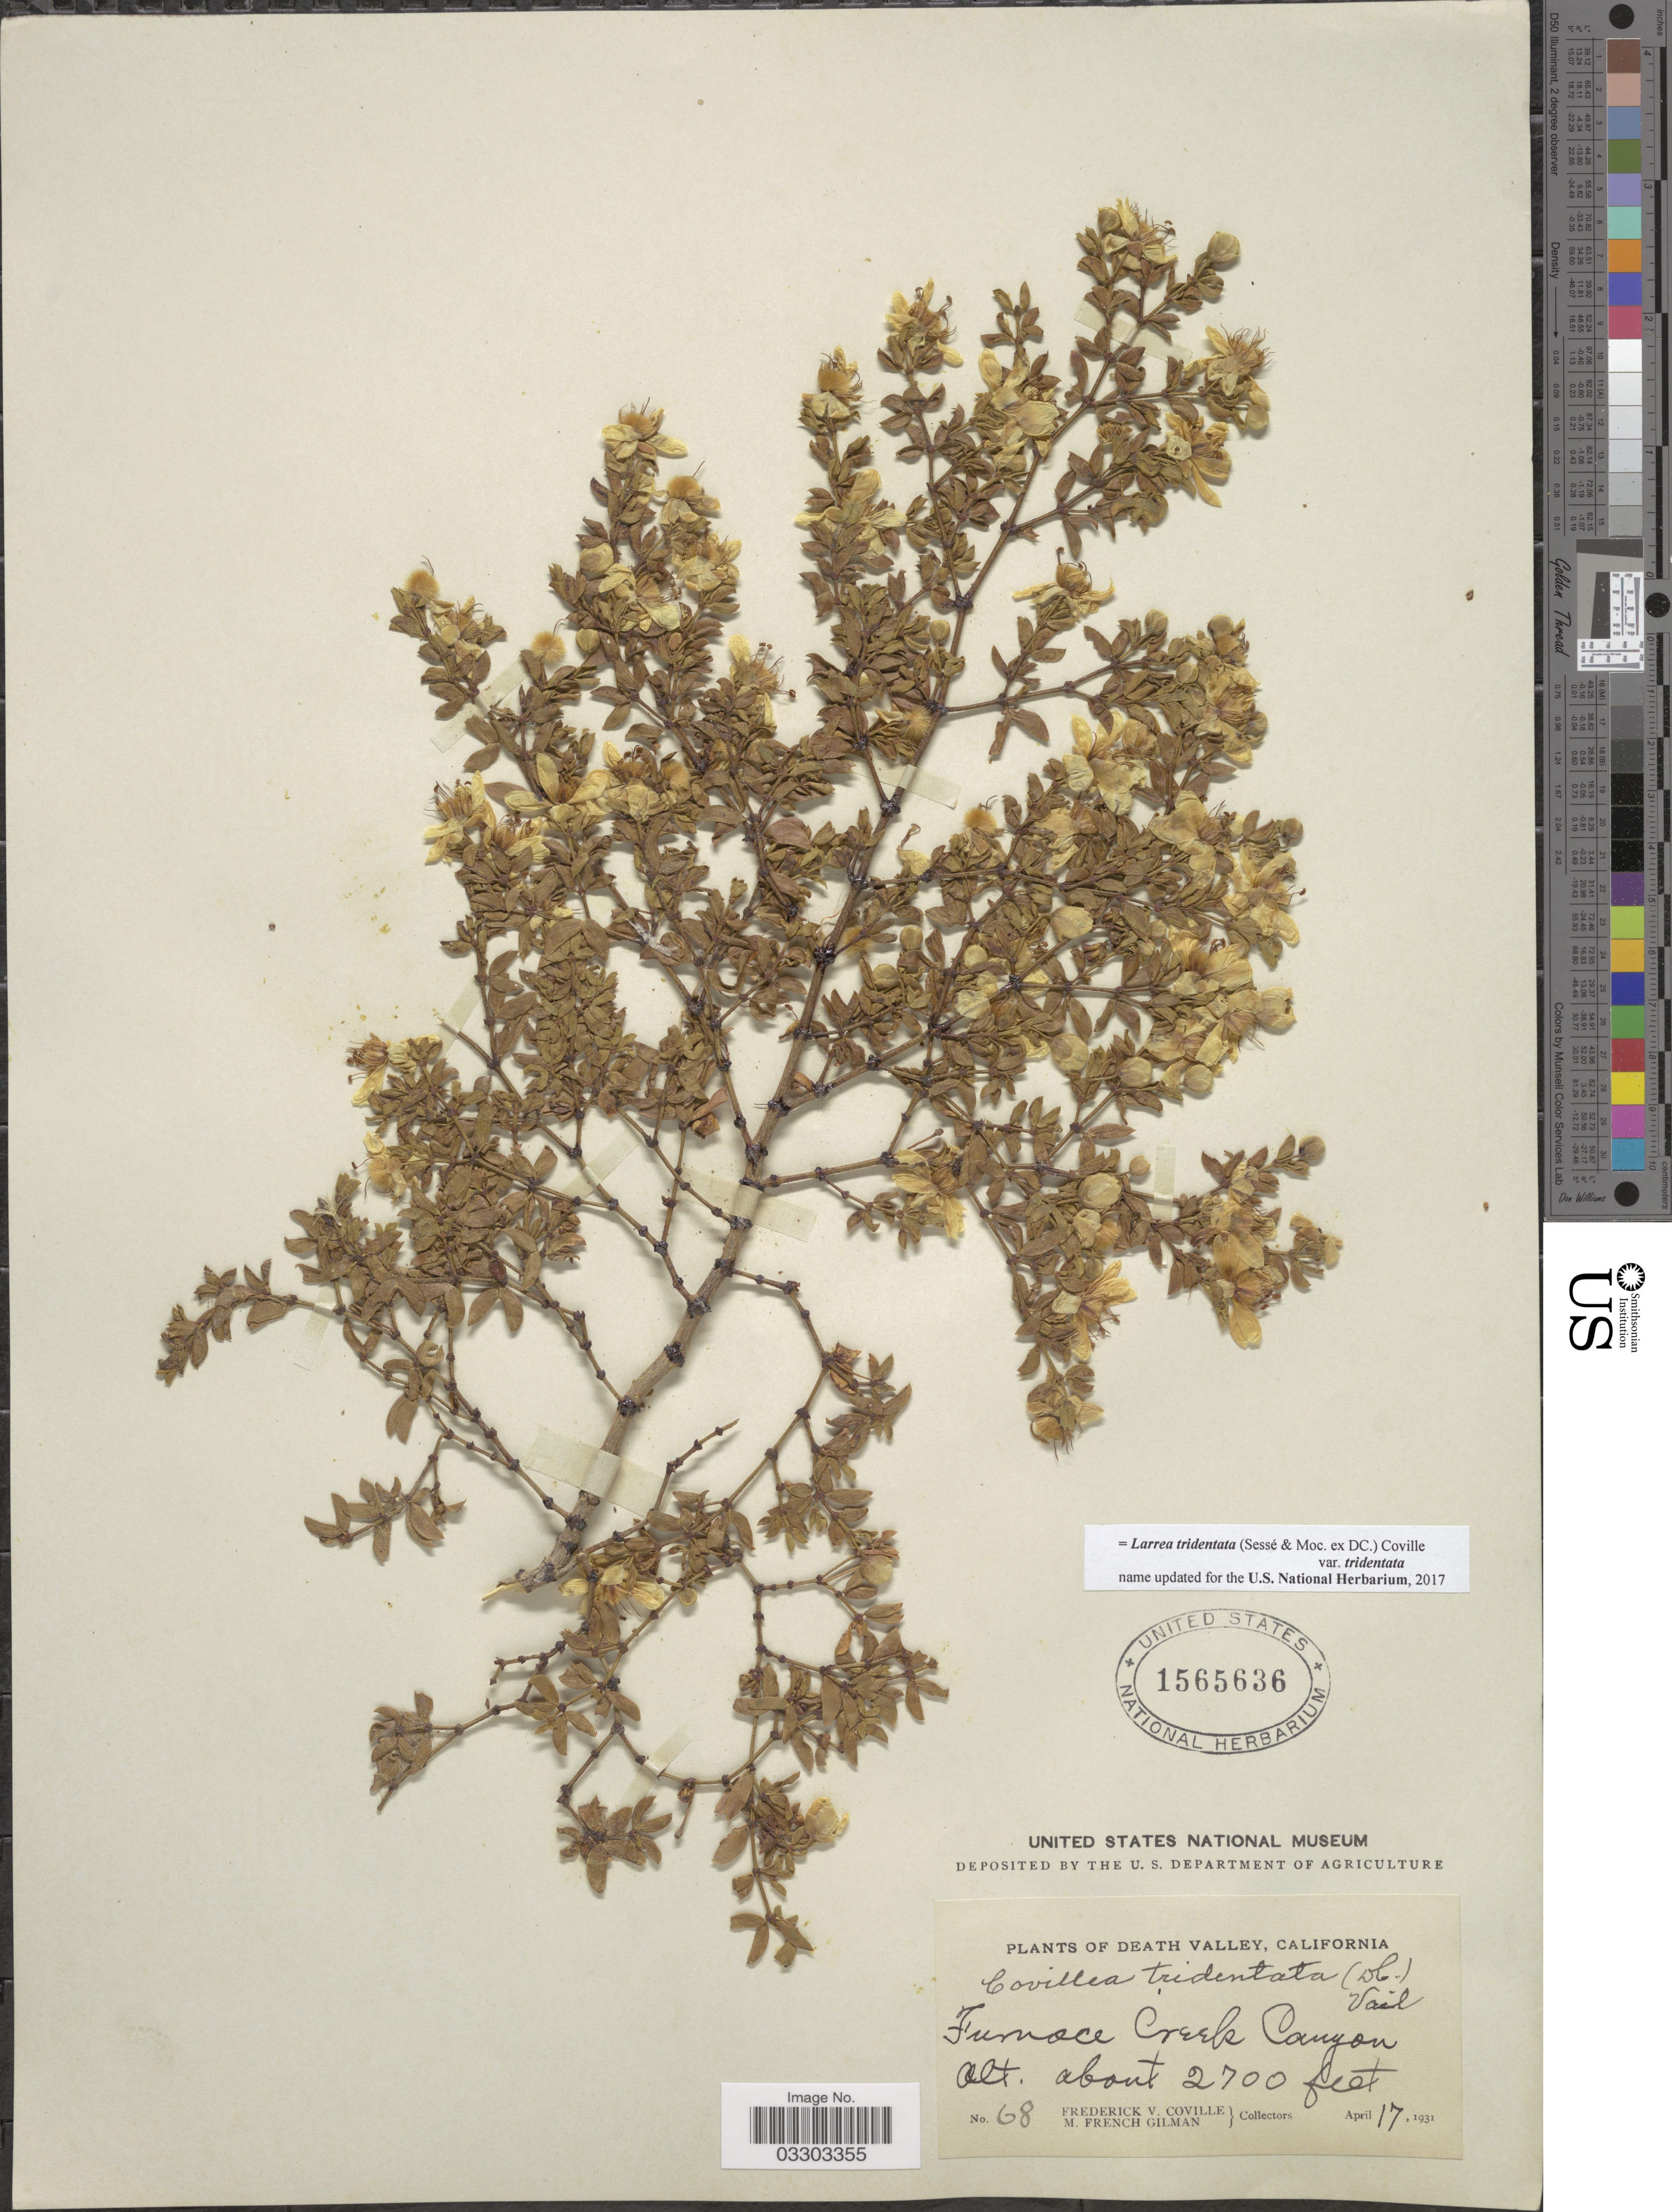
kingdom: Plantae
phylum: Tracheophyta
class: Magnoliopsida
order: Zygophyllales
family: Zygophyllaceae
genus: Larrea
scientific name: Larrea tridentata var. tridentata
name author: (Sessé & Moc. ex DC.) Coville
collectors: F. V. Coville & M. F. Gilman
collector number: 68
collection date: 1931-04-17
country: United States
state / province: California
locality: Death Valley. Furnace Creek Canyon.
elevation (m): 823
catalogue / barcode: US 1565636